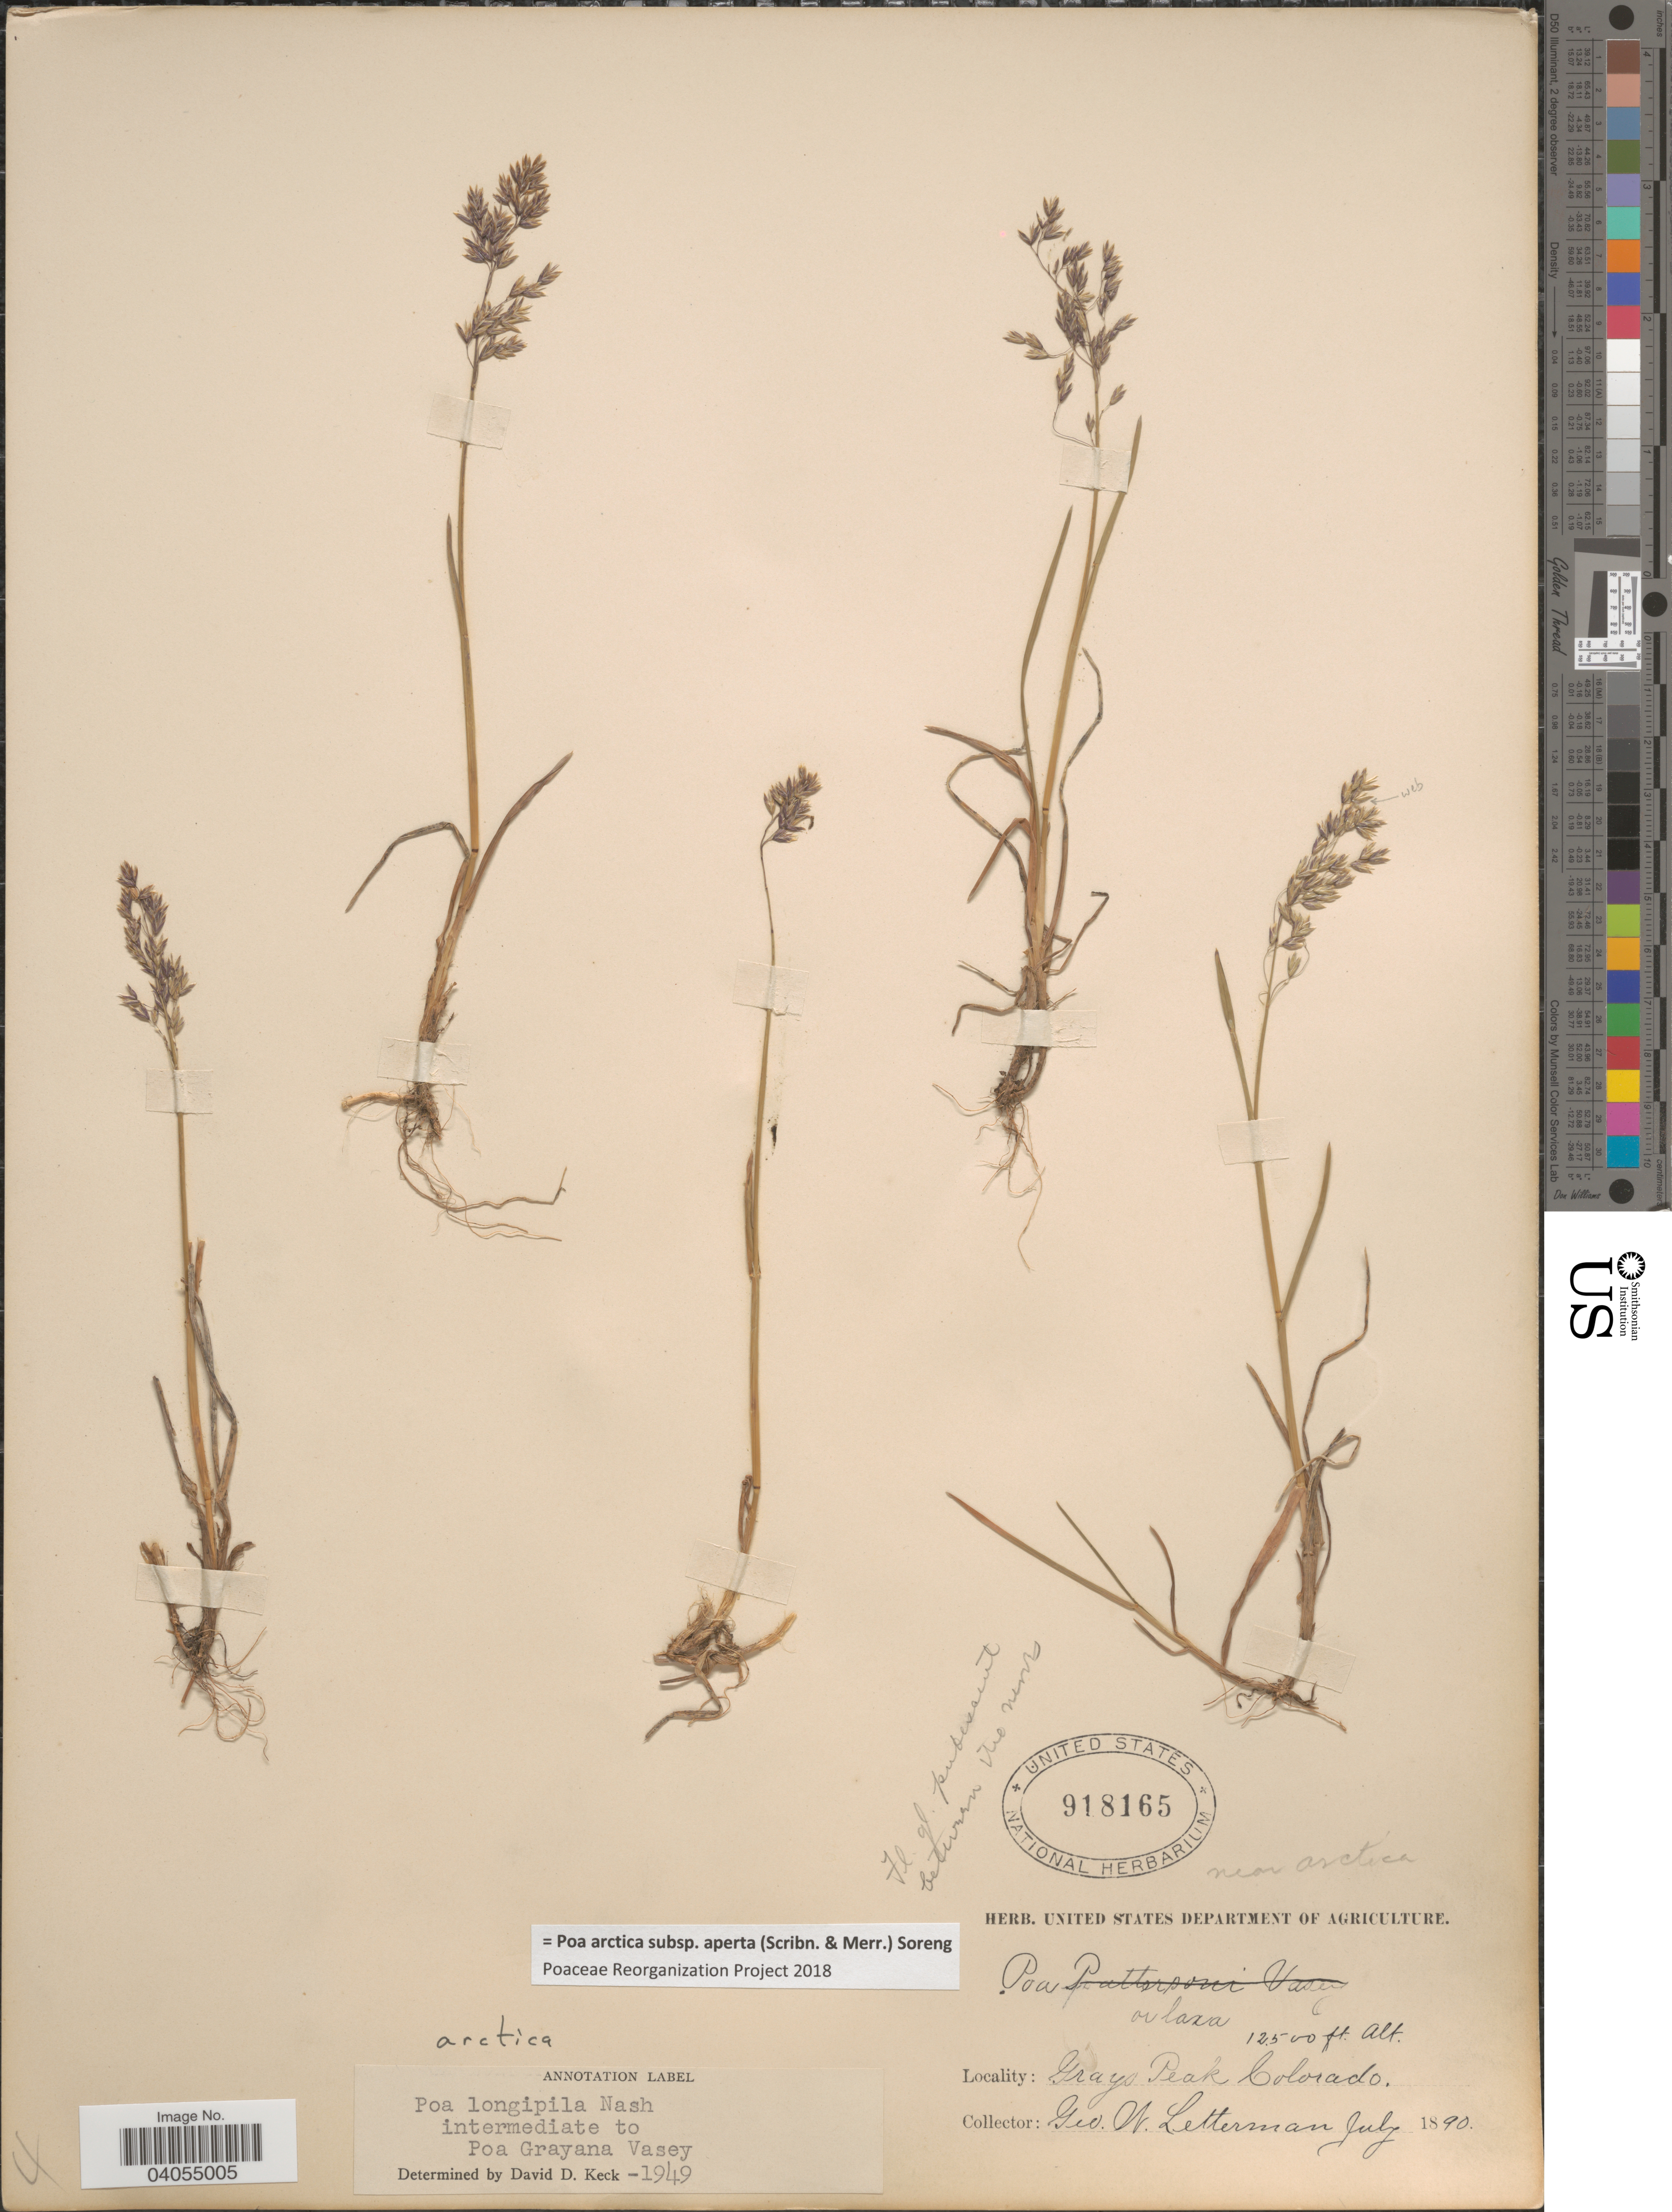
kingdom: Plantae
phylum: Tracheophyta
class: Liliopsida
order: Poales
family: Poaceae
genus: Poa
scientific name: Poa arctica subsp. aperta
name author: (Scribn. & Merr.) Soreng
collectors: G. W. Letterman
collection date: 1890-07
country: United States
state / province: Colorado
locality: Grays Peak.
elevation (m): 3810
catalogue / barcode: US 918165